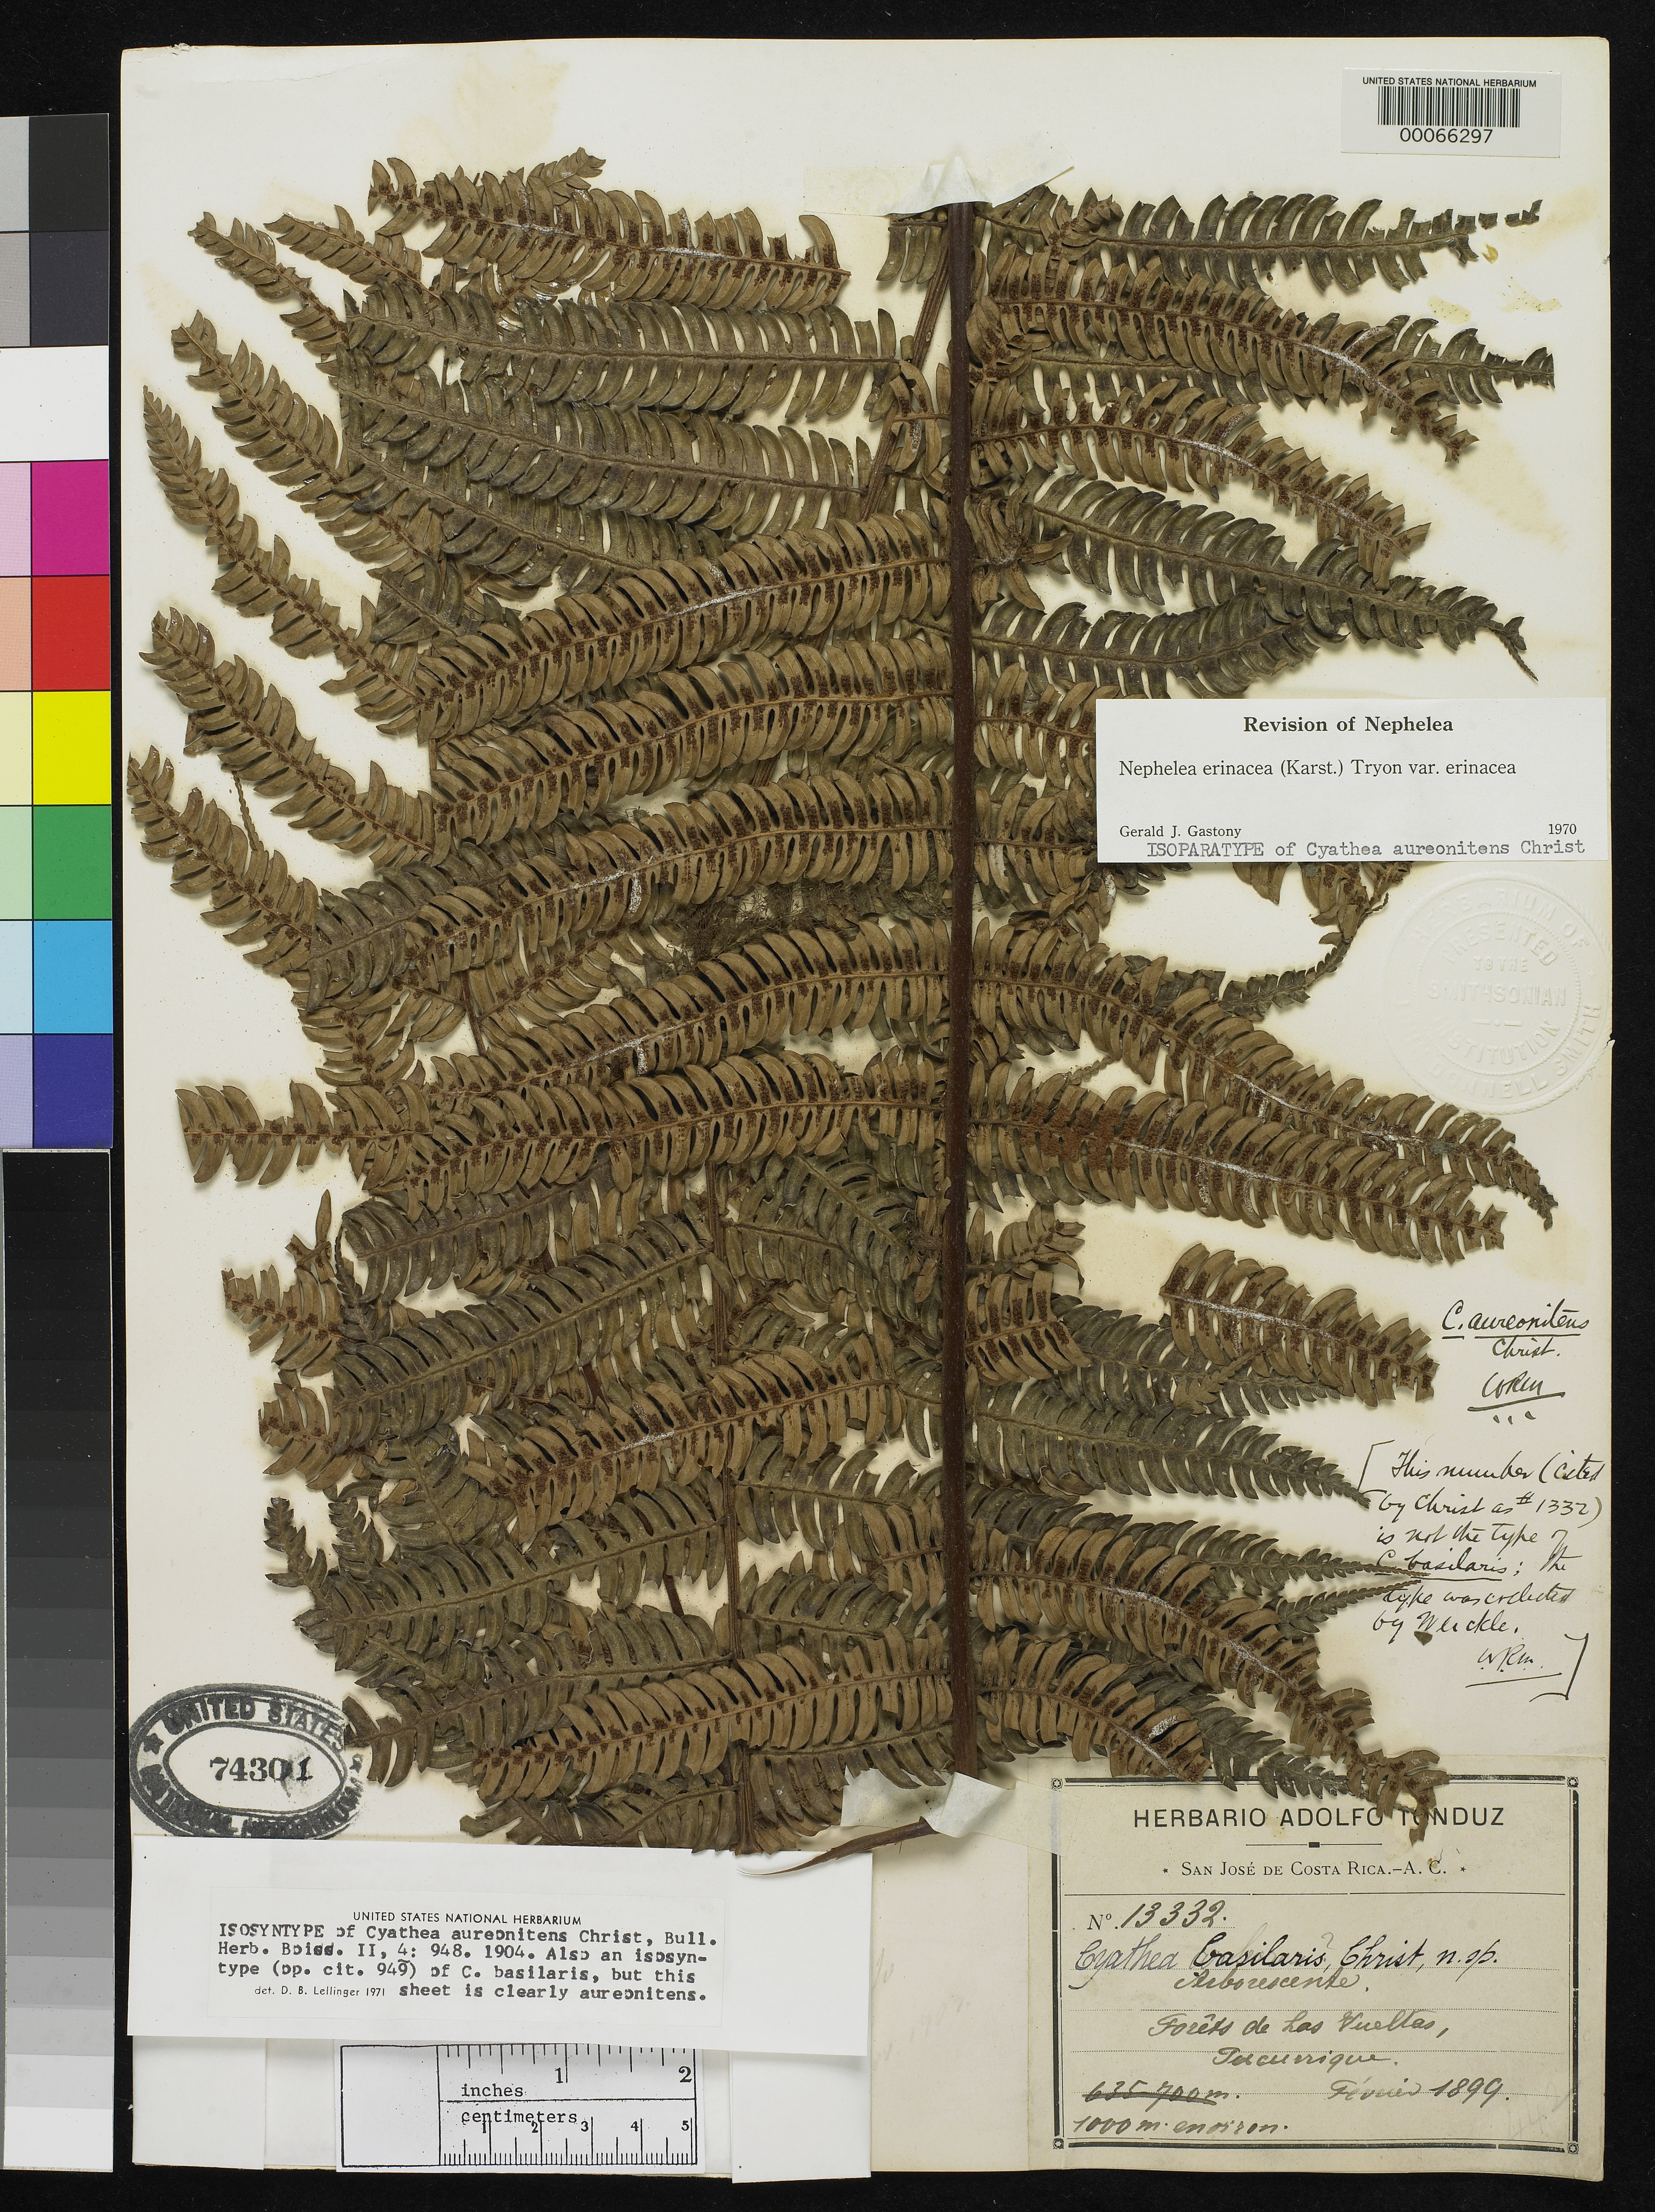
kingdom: Plantae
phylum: Tracheophyta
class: Polypodiopsida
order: Cyatheales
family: Cyatheaceae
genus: Cyathea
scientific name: Cyathea aureonitens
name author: Christ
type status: Isosyntype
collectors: A. Tonduz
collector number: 13332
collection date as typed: Feb 1899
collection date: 1899-02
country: Costa Rica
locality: Tucurrique, Las Vueltas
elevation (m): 1000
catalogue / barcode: US 74301